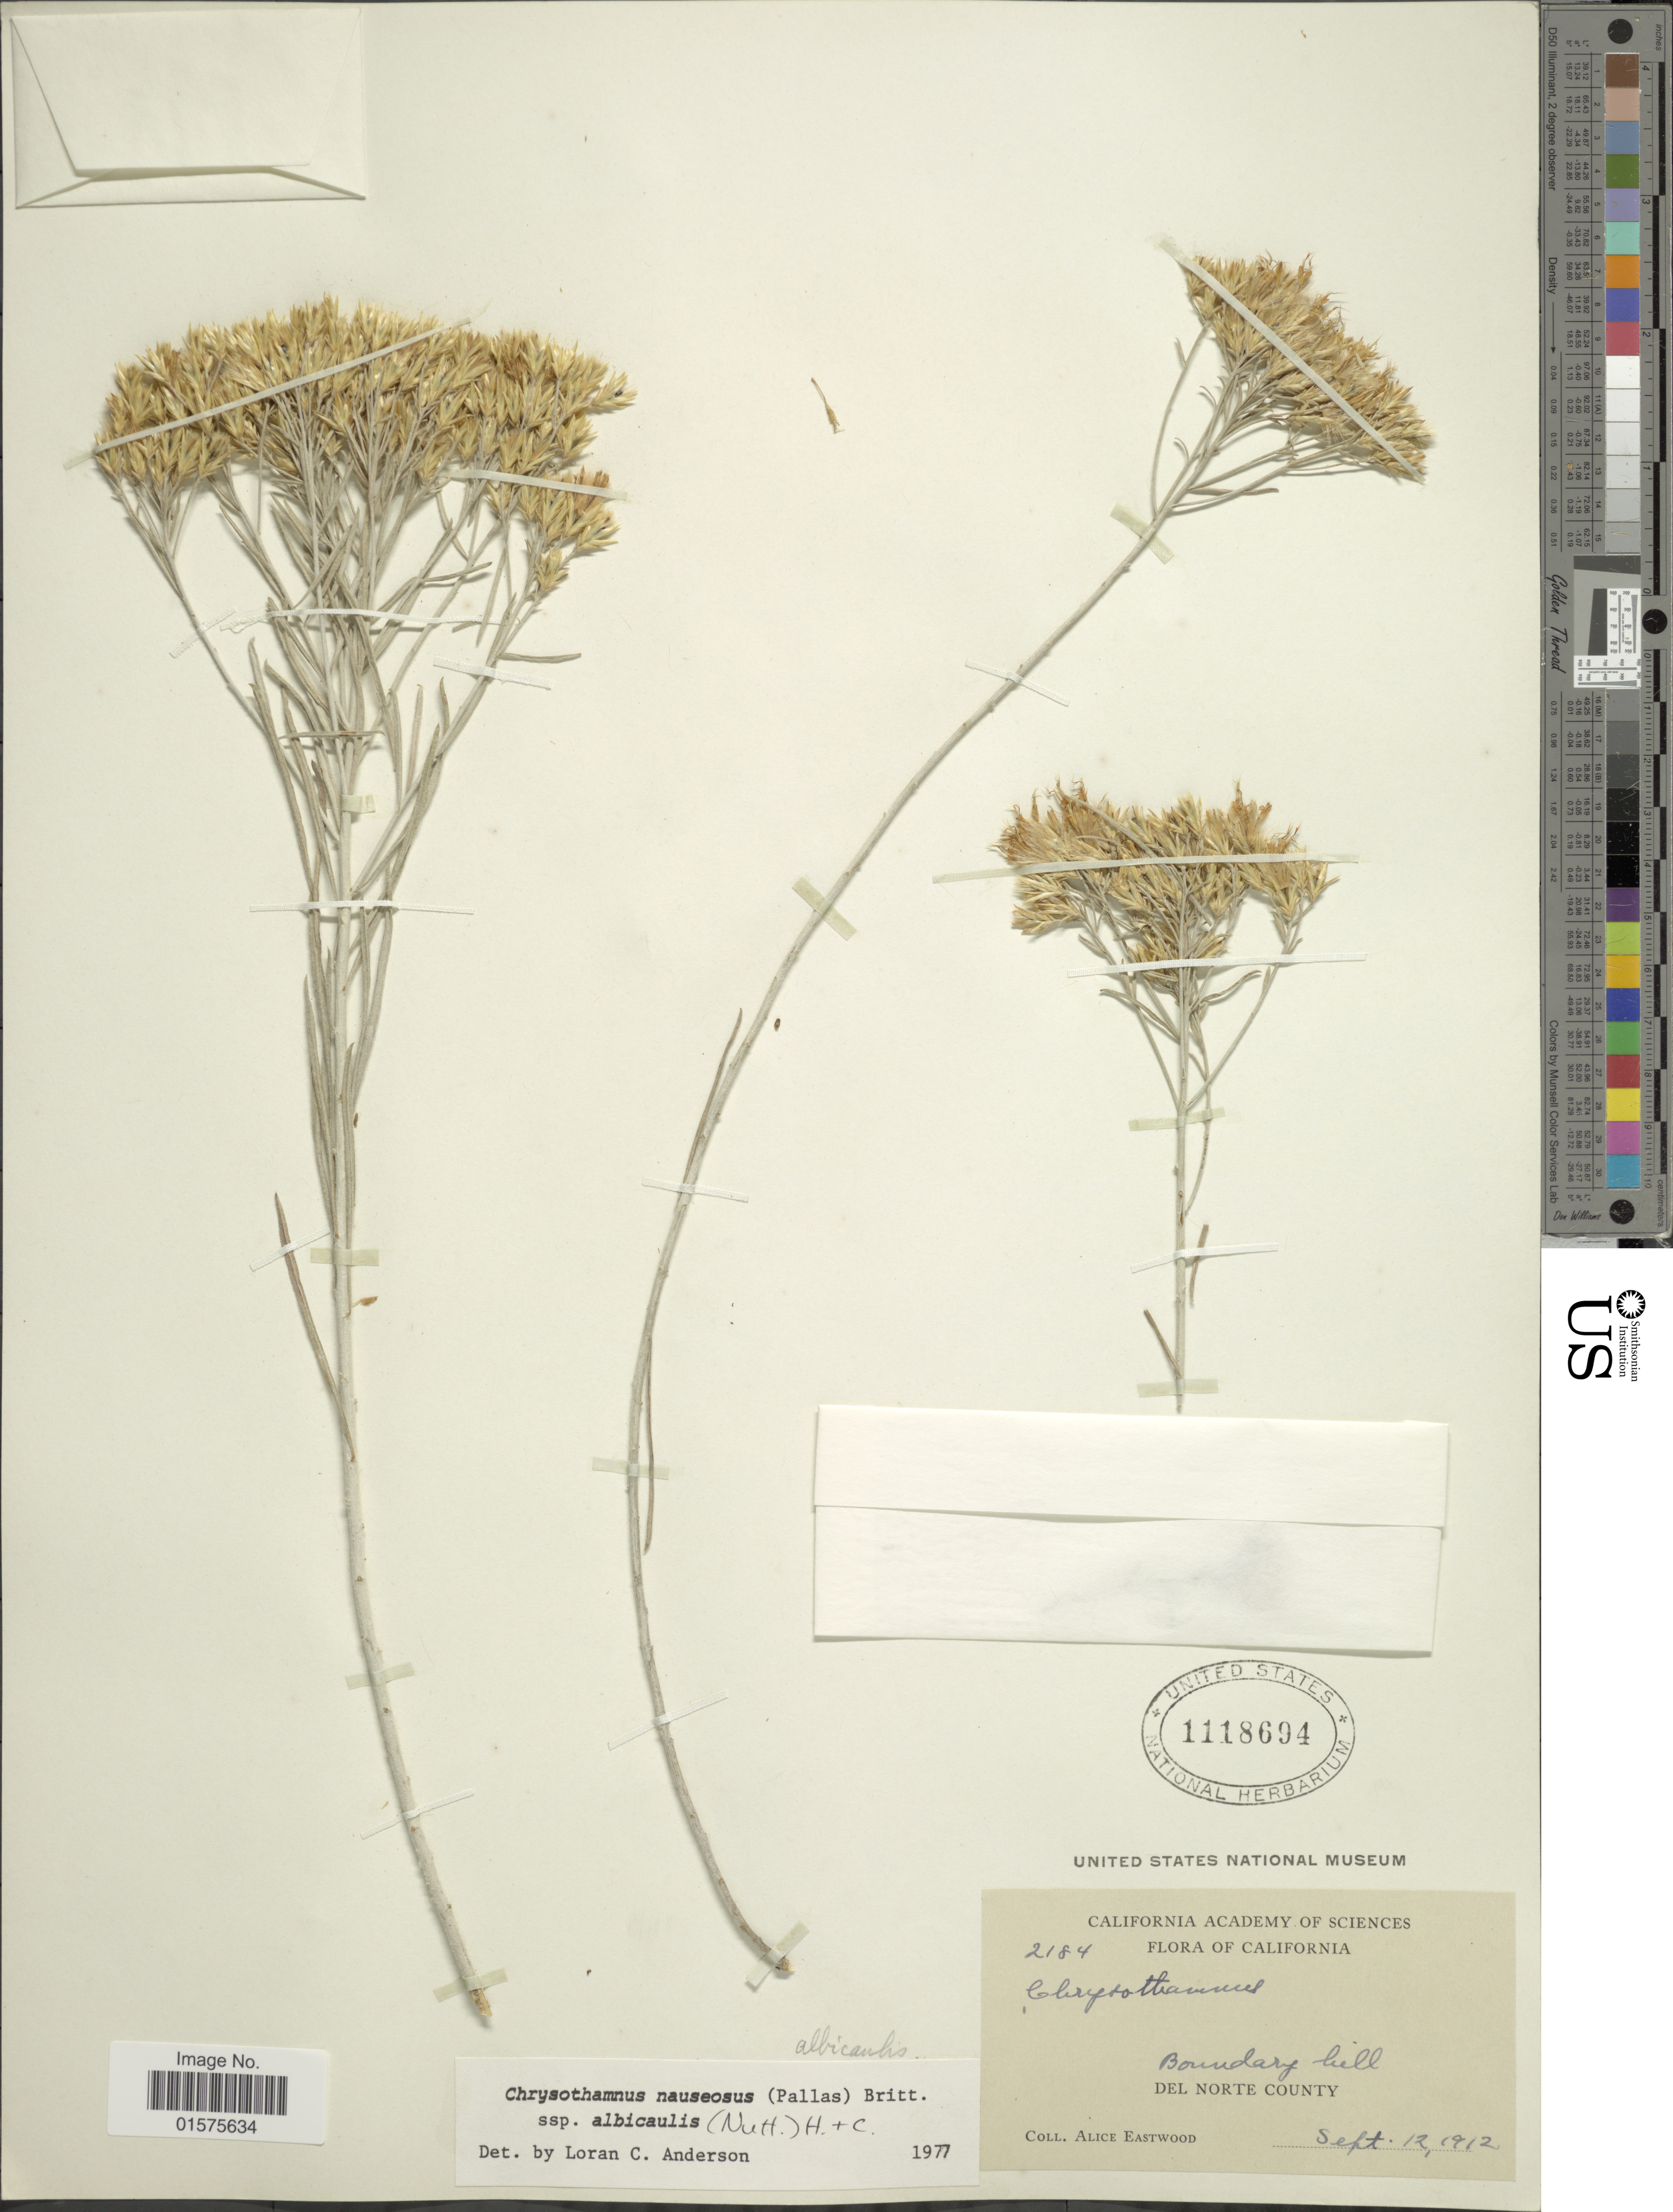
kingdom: Plantae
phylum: Tracheophyta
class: Magnoliopsida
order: Asterales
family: Asteraceae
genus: Ericameria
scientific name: Ericameria nauseosa var. speciosa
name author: (Nutt.) G.L. Nesom & G.I. Baird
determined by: Urbatsch, Lowell E., Curator (LSU), Louisiana State University (UNITED STATES)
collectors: A. Eastwood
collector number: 2184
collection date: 1912-09-12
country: United States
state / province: California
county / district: Del Norte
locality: Boundary hill. Del Norte County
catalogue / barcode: US 1118694